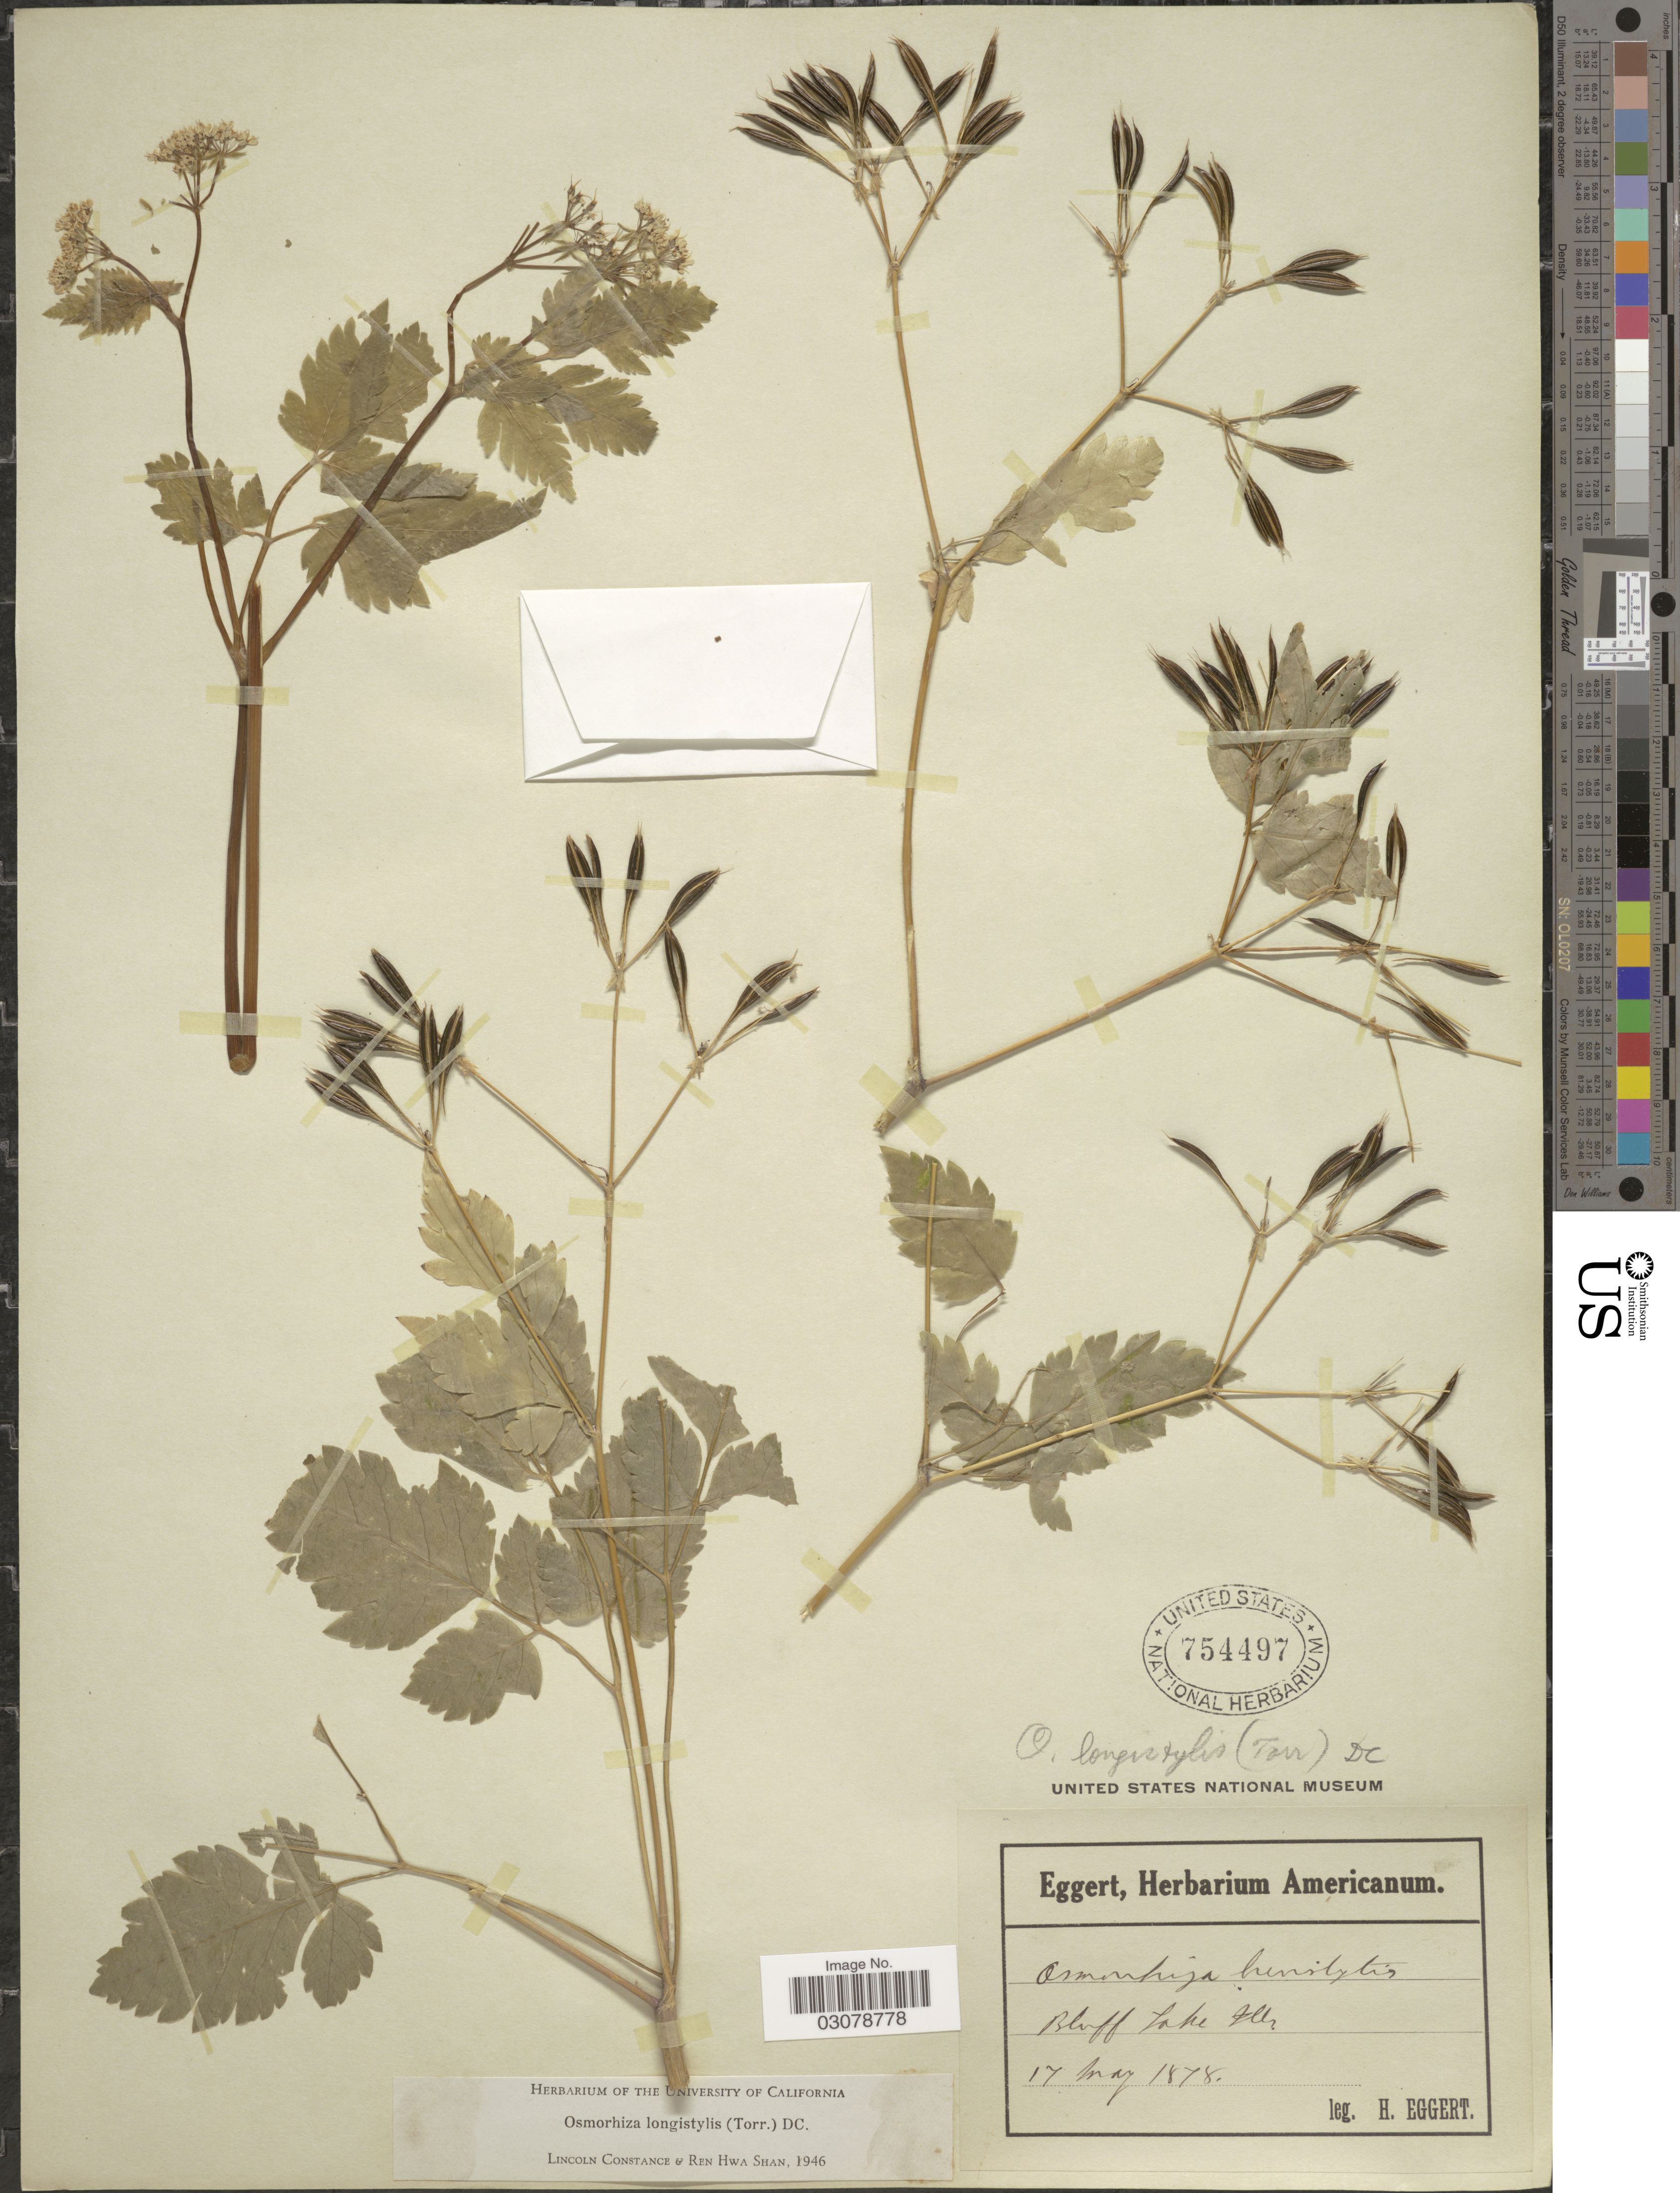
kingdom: Plantae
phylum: Tracheophyta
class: Magnoliopsida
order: Apiales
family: Apiaceae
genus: Osmorhiza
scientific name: Osmorhiza longistylis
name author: (Torr.) DC.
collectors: H. Eggert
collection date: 1878-05-17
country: United States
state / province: Illinois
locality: Bluff Lake.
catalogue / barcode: US 754497